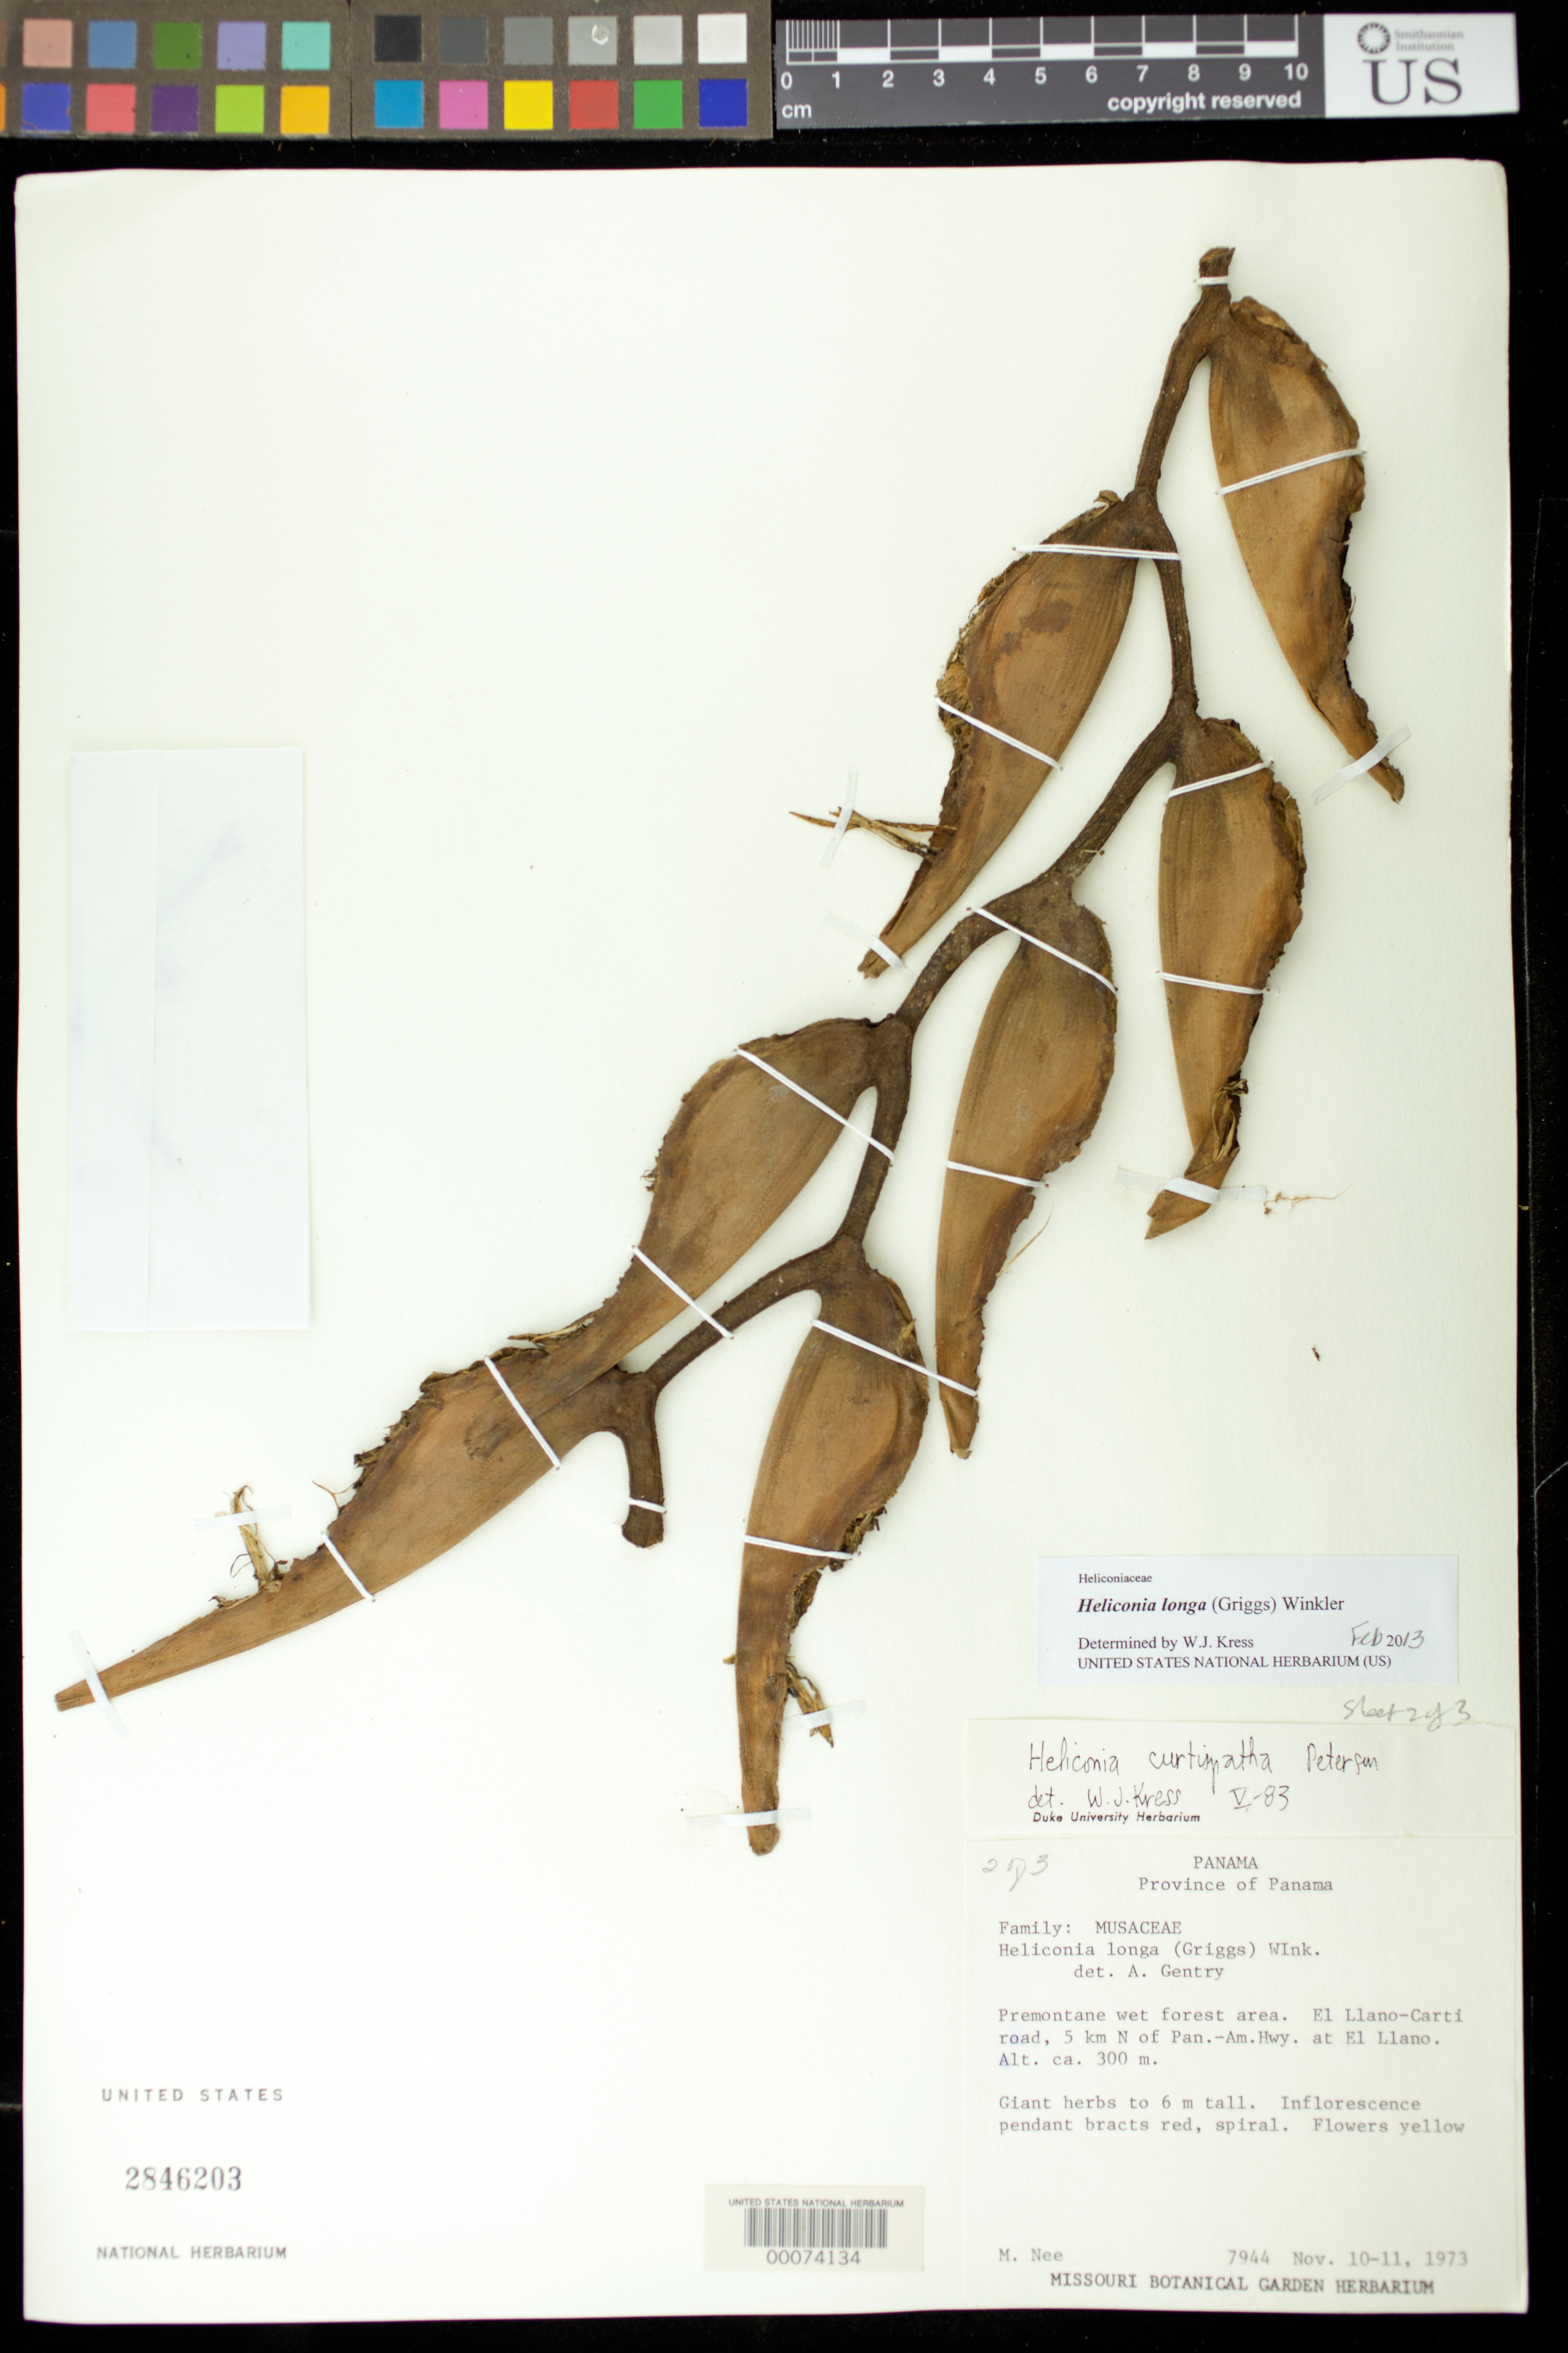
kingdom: Plantae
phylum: Tracheophyta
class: Liliopsida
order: Zingiberales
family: Heliconiaceae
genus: Heliconia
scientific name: Heliconia longa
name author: (R.F. Griggs) H.J.P. Winkl.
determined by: Kress, W. J., (US), Smithsonian Institution - National Museum of Natural History (UNITED STATES)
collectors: M. Nee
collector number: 7944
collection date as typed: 10 Nov 1973 to 11 Nov 1973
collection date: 1973-11-10/1973-11-11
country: Panama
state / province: Panamá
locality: Premontane wet forest area, El Llano-Carti road, 5 km n. of Pan Am Hwy at El Llano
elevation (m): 300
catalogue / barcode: US 2846203